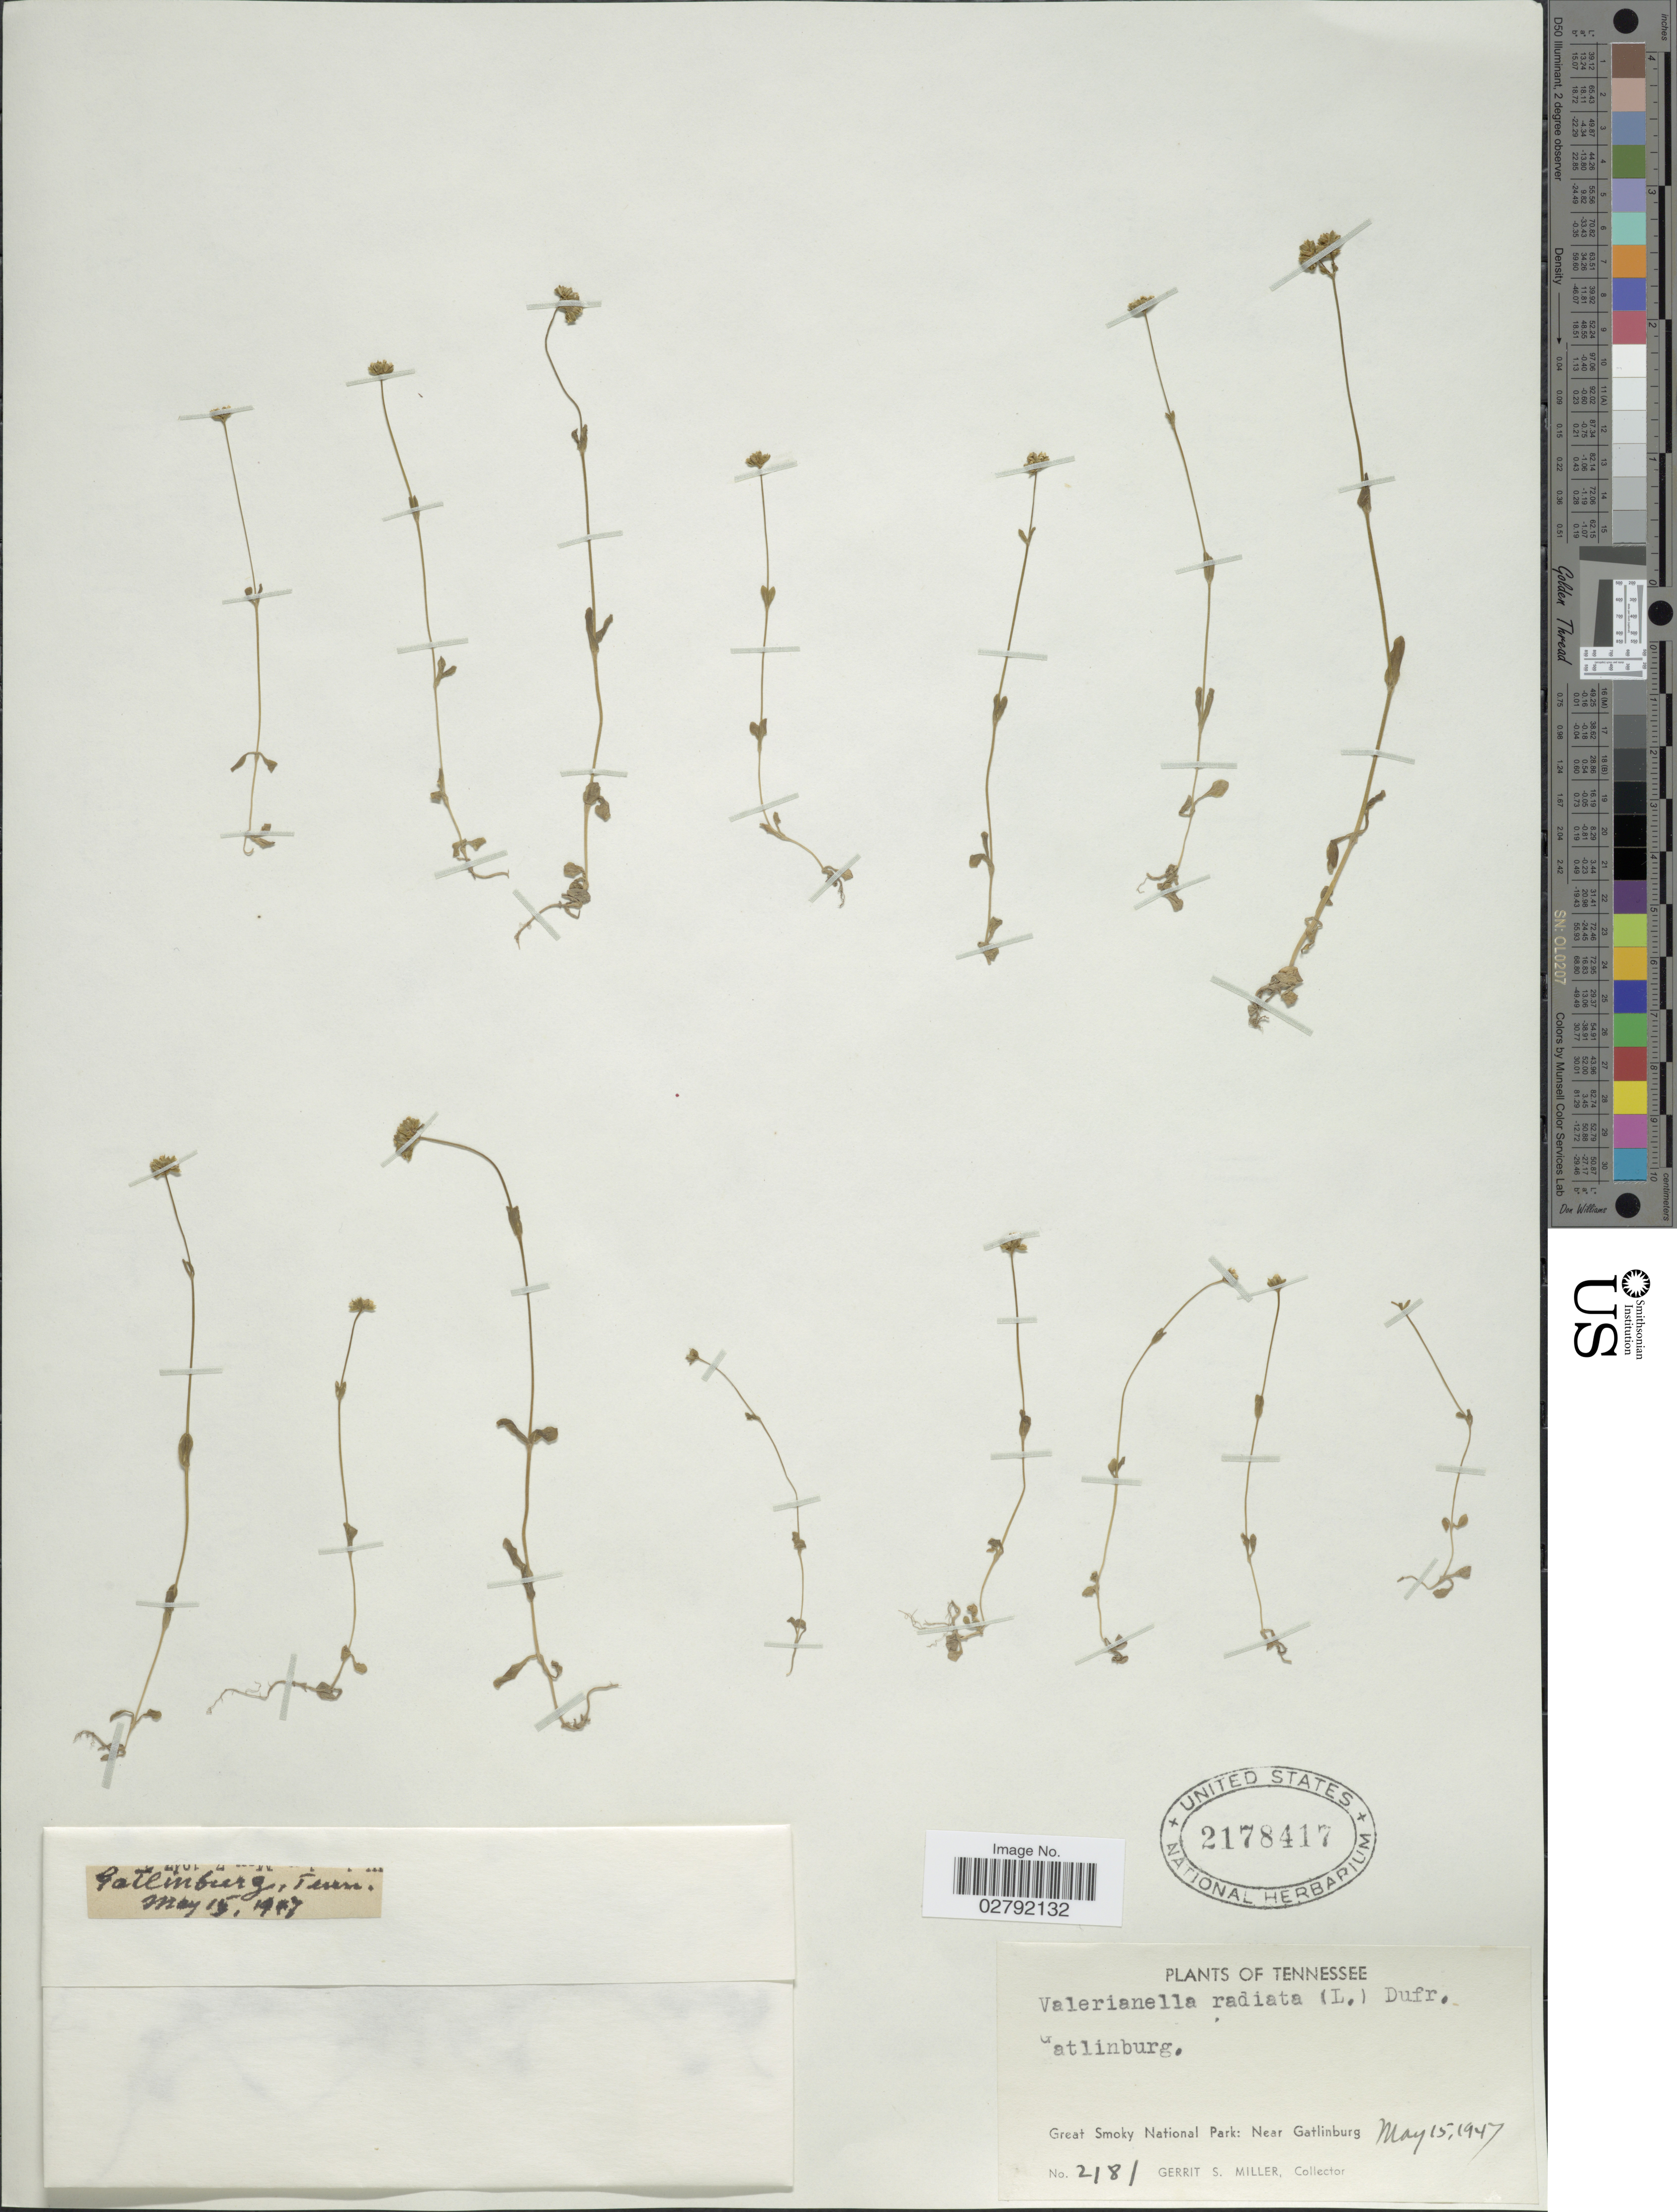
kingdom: Plantae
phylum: Tracheophyta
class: Magnoliopsida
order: Dipsacales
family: Caprifoliaceae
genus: Valerianella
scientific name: Valerianella radiata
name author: (L.) Dufr.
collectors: G. S. Miller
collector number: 2181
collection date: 1947-05-15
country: United States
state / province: Tennessee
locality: Great Smoky National Park: Near Gatlinburg.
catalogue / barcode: US 2178417